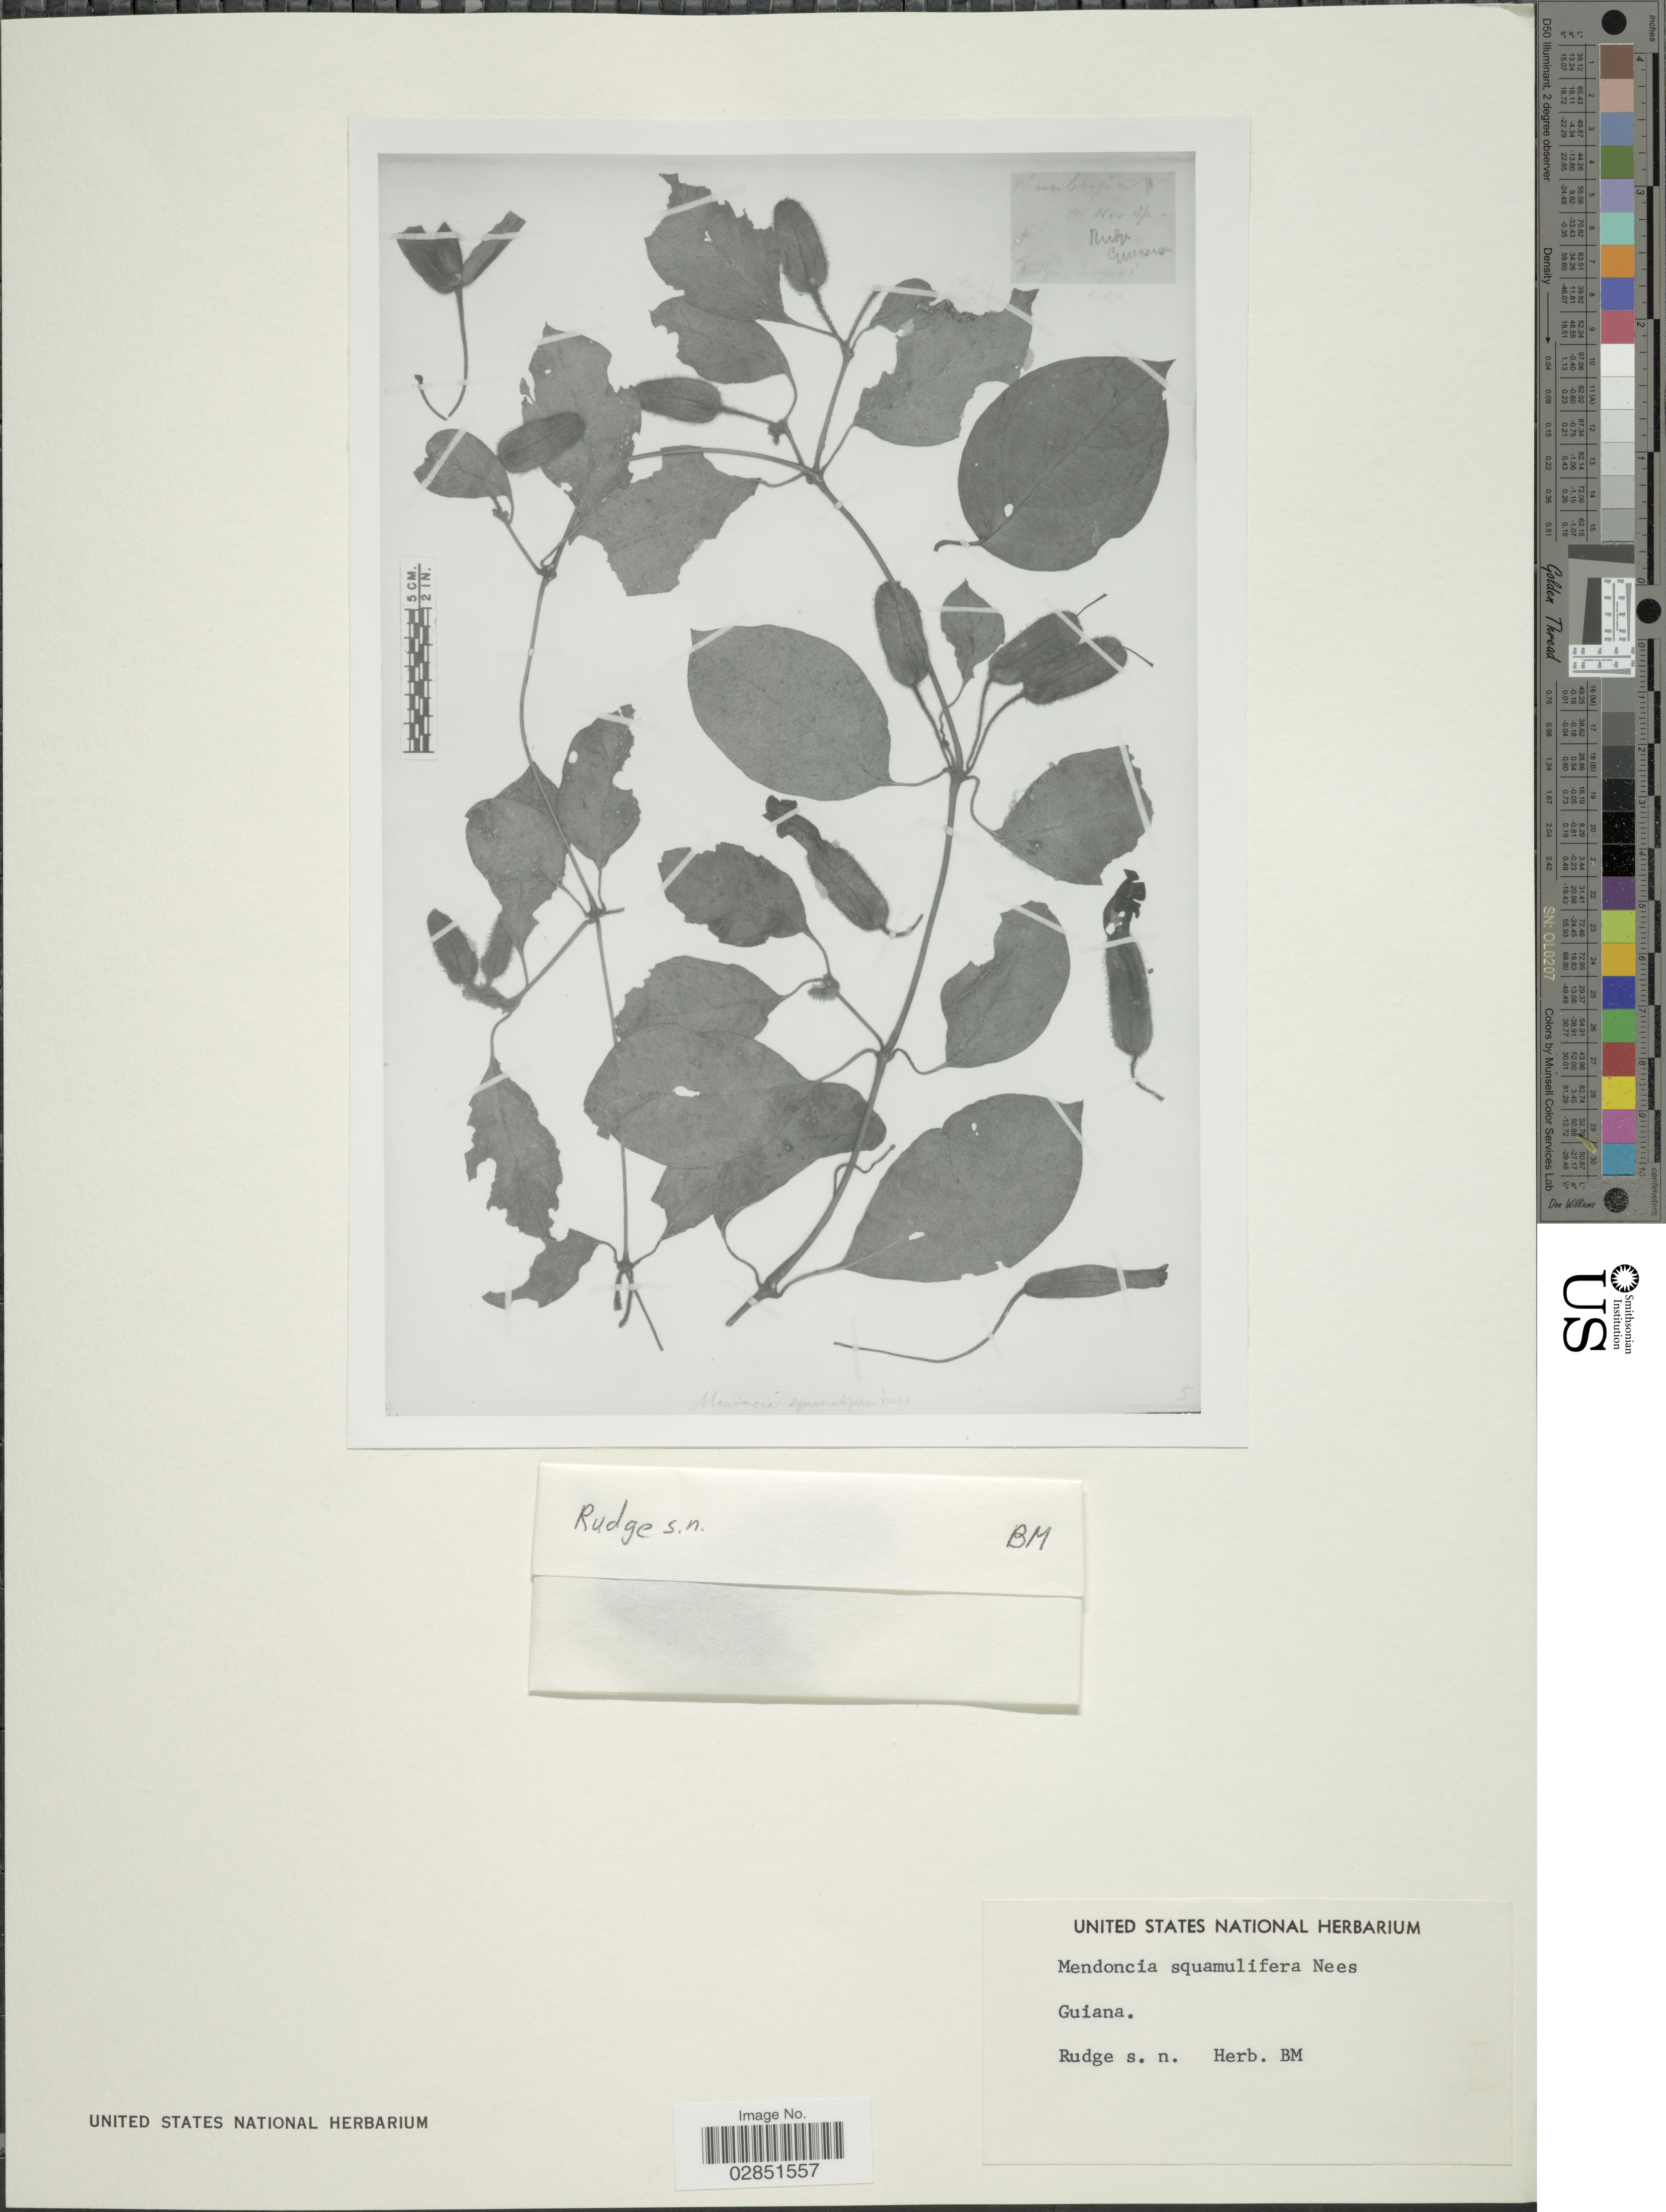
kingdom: Plantae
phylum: Tracheophyta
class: Magnoliopsida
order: Lamiales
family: Acanthaceae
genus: Mendoncia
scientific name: Mendoncia squamuligera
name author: Nees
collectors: E. Rudge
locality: Guiana.